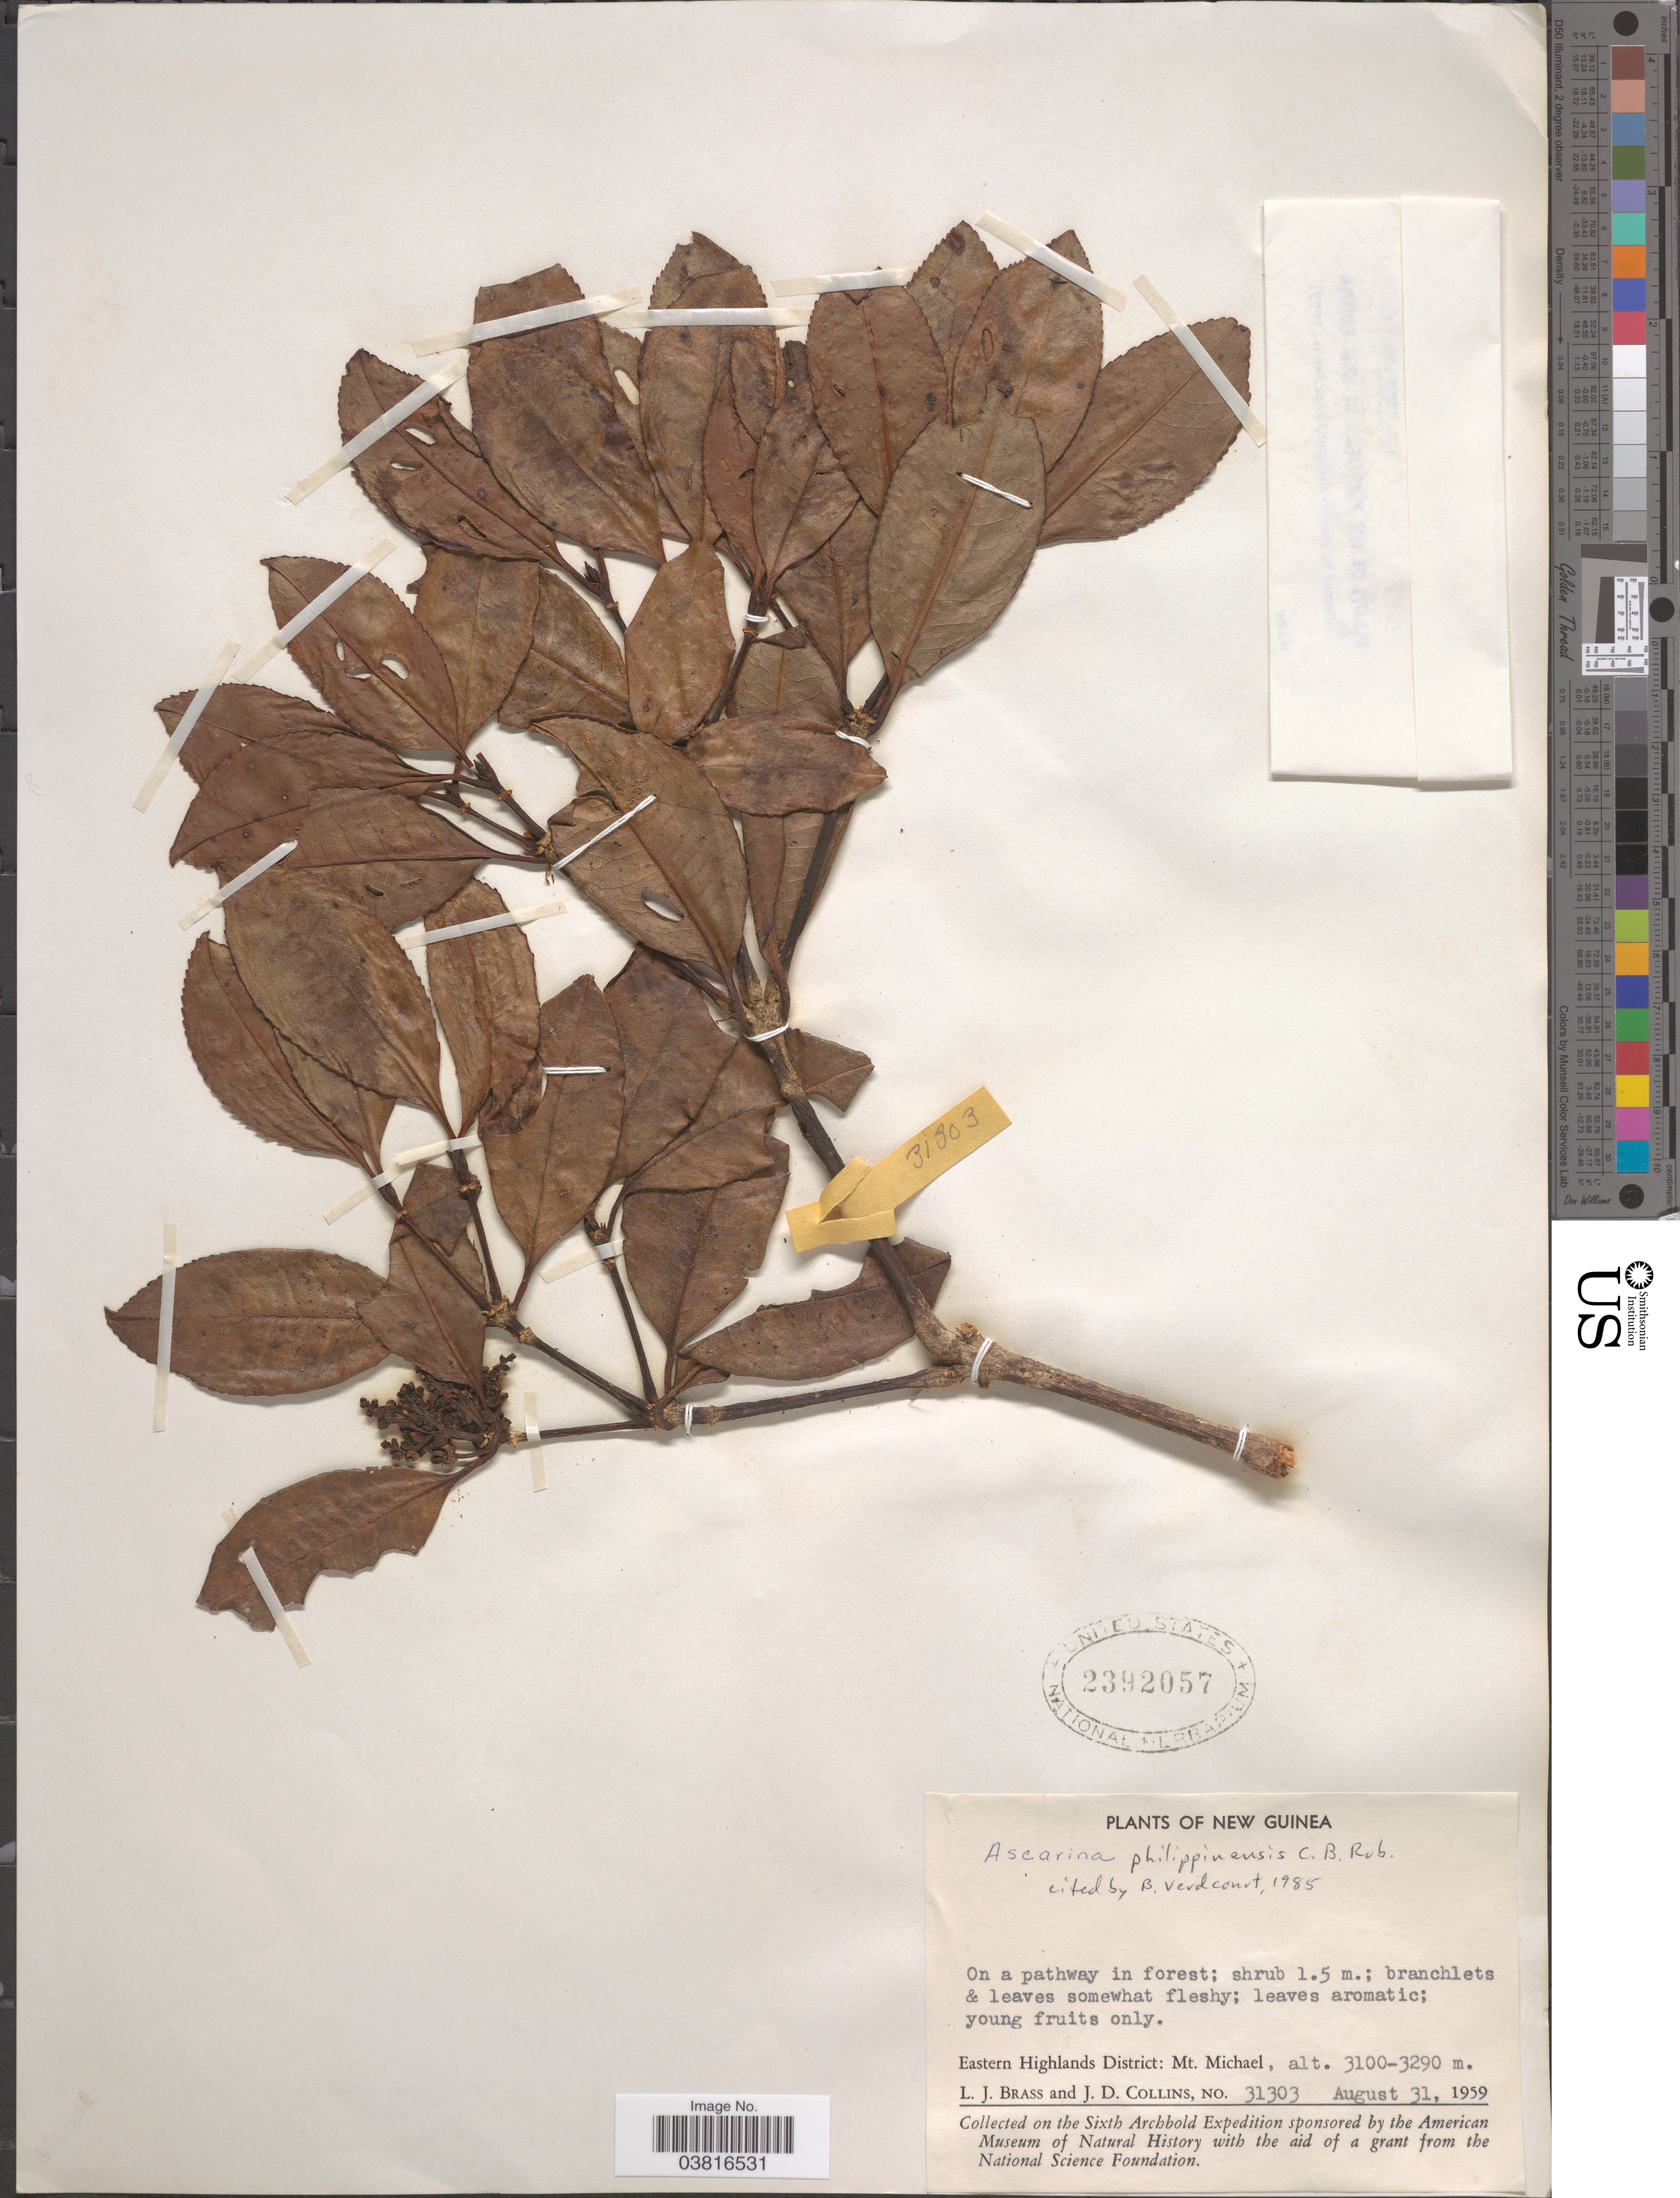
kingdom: Plantae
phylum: Tracheophyta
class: Magnoliopsida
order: Chloranthales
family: Chloranthaceae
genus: Ascarina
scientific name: Ascarina philippinensis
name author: C.B. Rob.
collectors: L. J. Brass & J. Collins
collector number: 31303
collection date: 1959-08-31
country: Papua New Guinea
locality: New Guinea. Eastern Highlands District: Mt. Michael.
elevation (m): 3100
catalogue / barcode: US 2392057